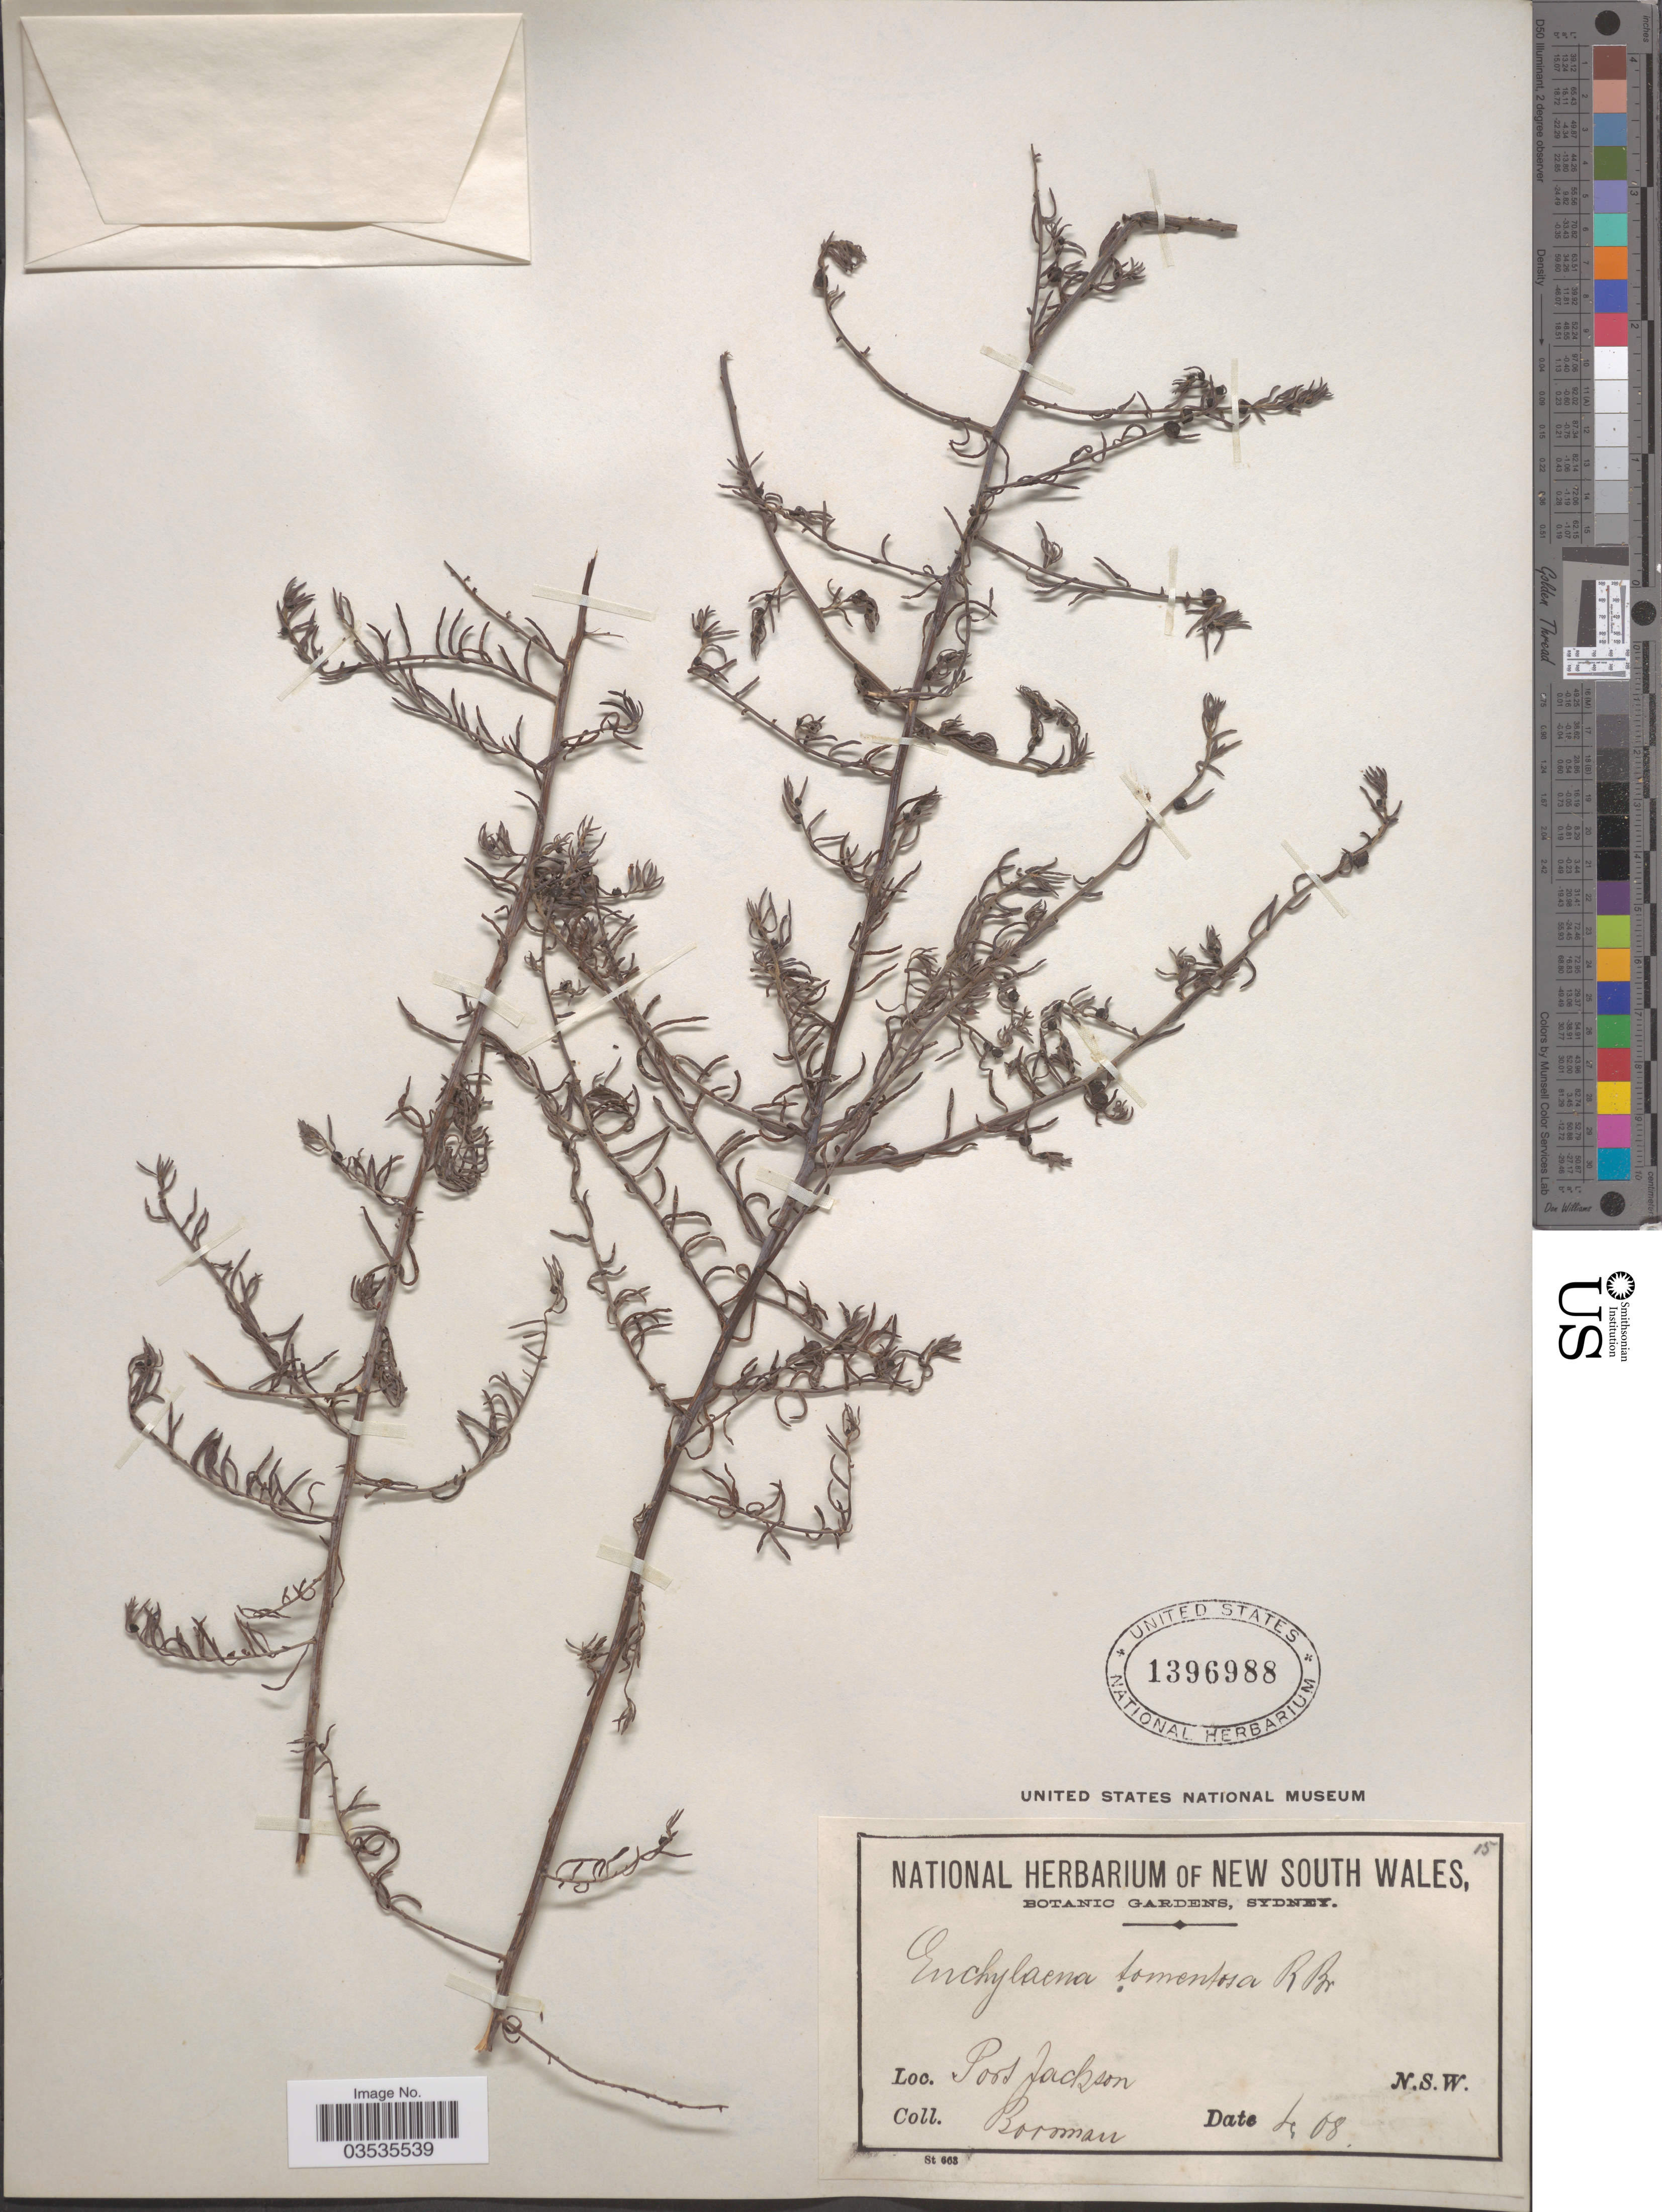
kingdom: Plantae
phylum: Tracheophyta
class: Magnoliopsida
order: Caryophyllales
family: Amaranthaceae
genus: Enchylaena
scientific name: Enchylaena tomentosa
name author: R. Br.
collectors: -. Boorman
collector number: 15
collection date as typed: Transcribed d/m/y: /4/8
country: Australia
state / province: New South Wales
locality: Port Jackson.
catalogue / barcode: US 1396988